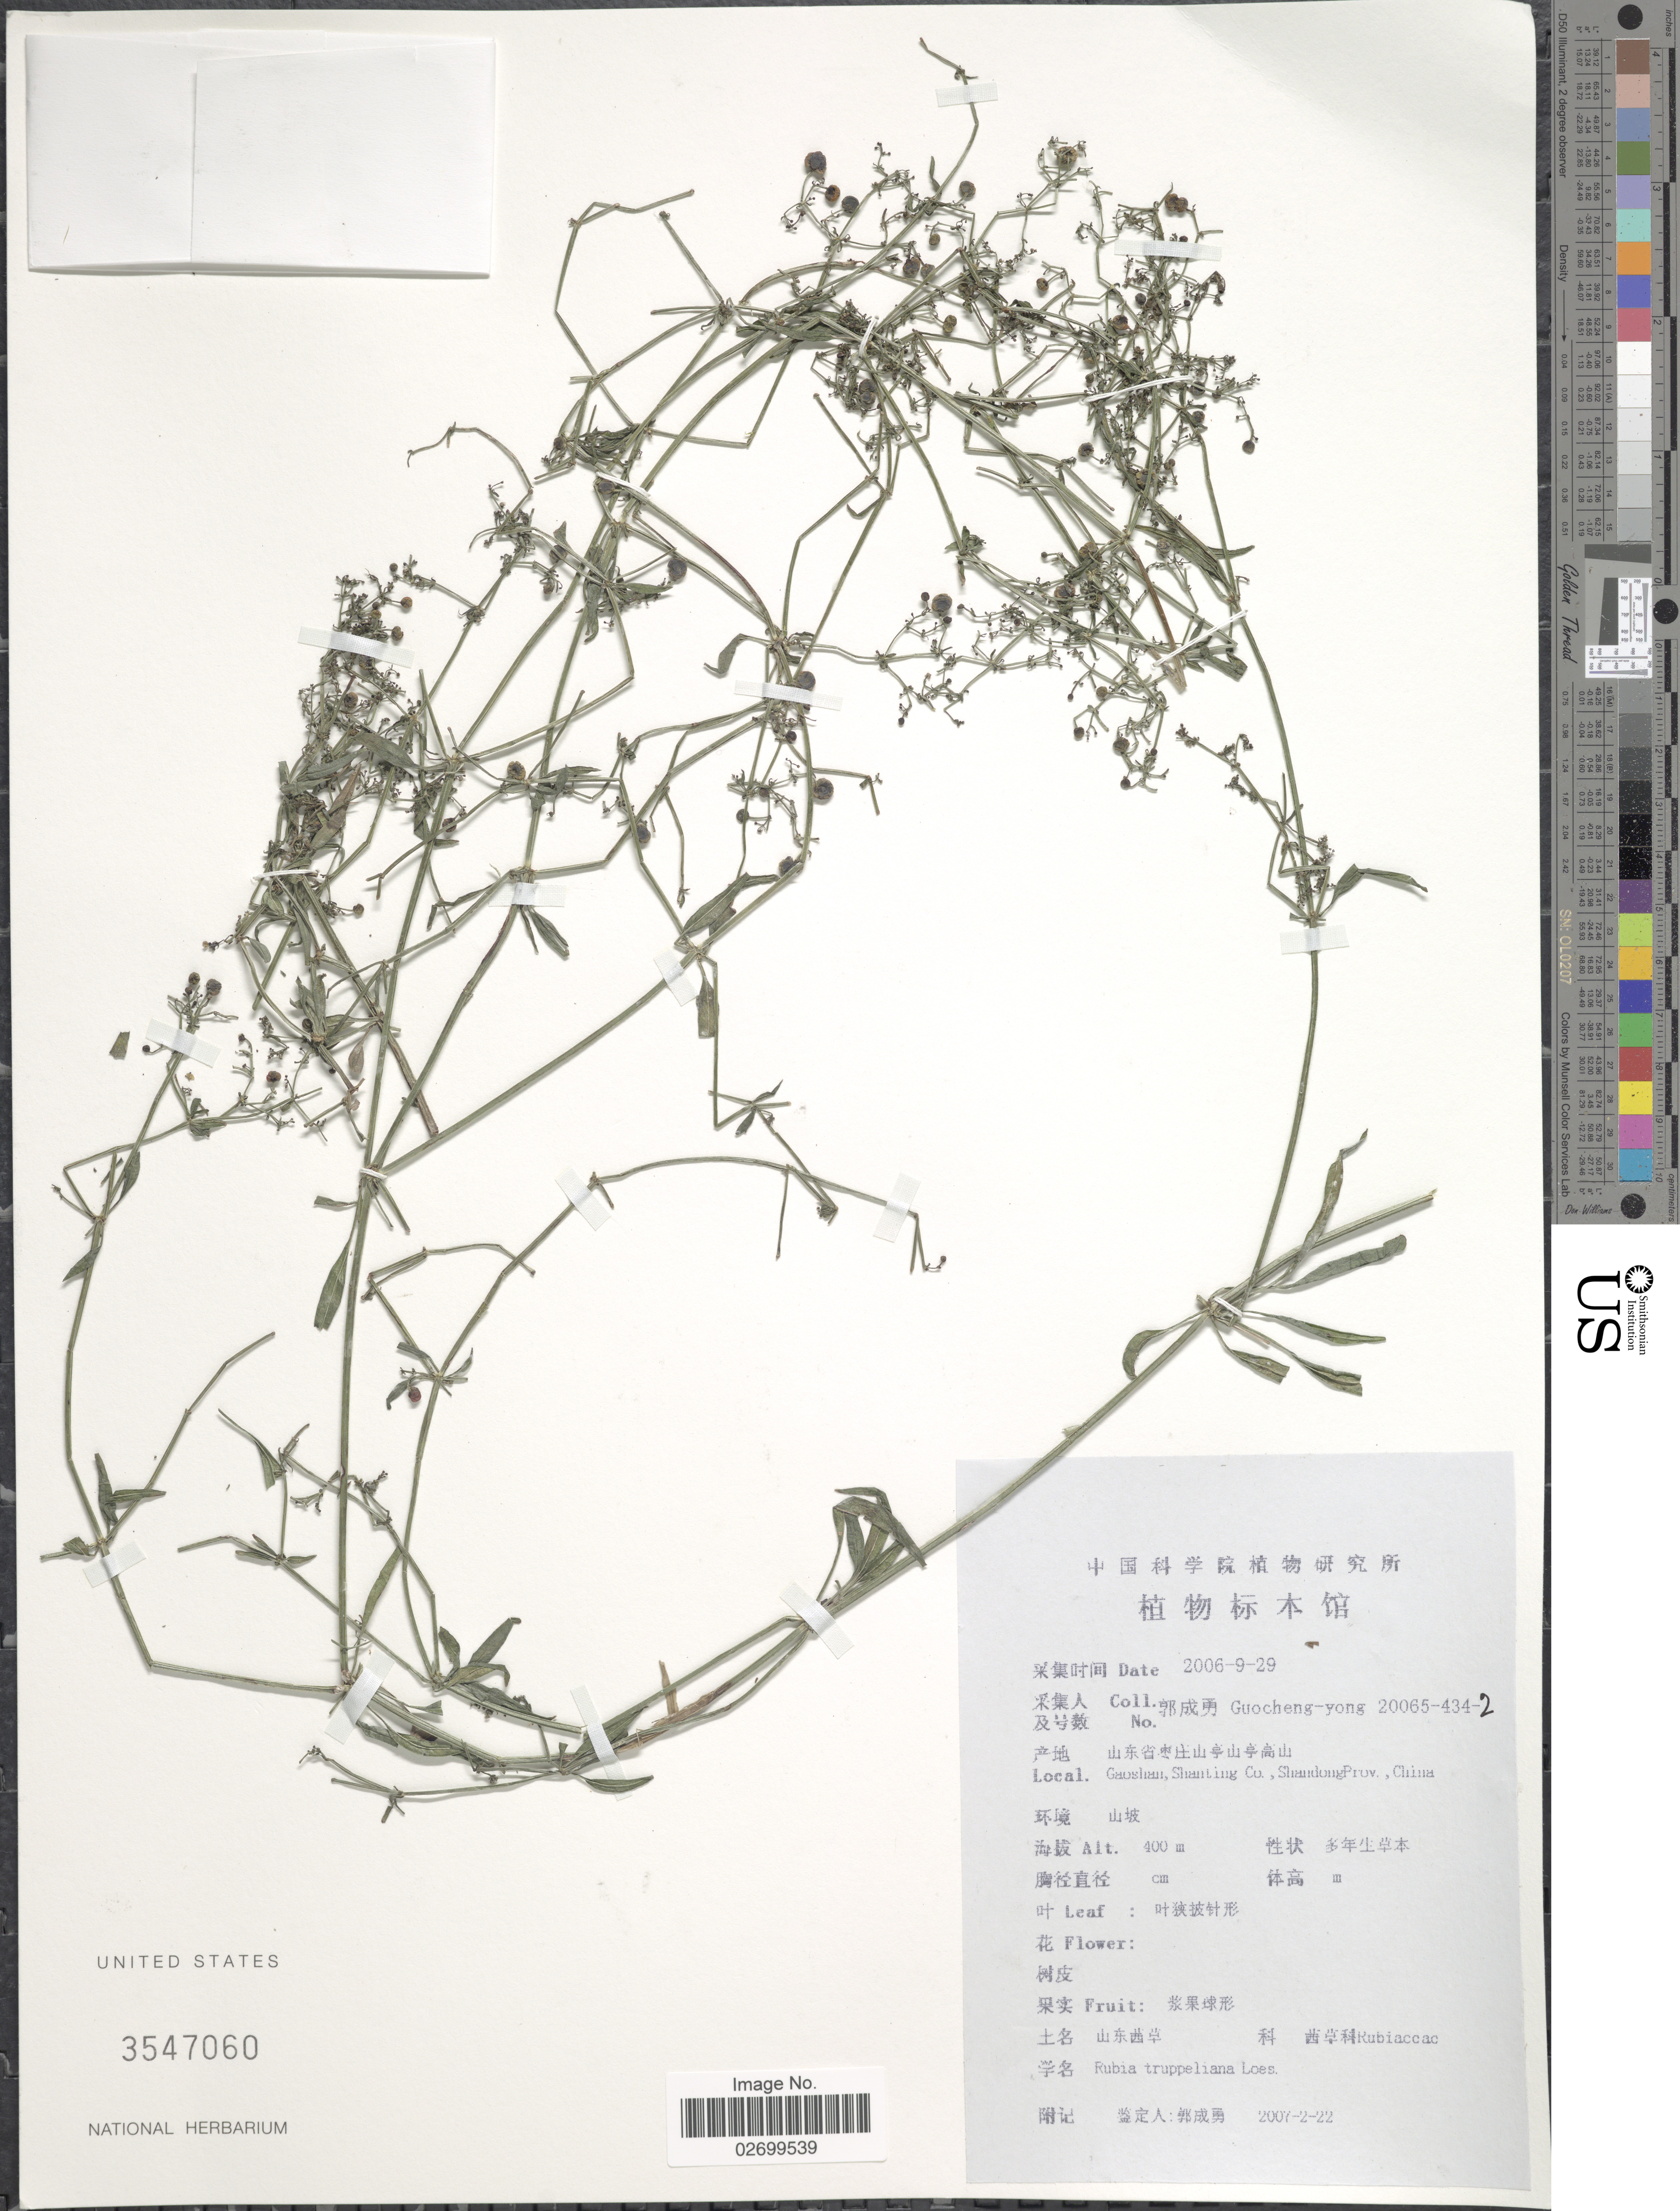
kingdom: Plantae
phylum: Tracheophyta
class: Magnoliopsida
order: Gentianales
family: Rubiaceae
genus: Rubia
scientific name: Rubia truppeliana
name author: Loes.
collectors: Guo cheng-yong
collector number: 200654342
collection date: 2006-09-29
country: China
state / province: Shandong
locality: Gaoshan, Shanting Co.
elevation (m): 400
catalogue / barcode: US 3547060